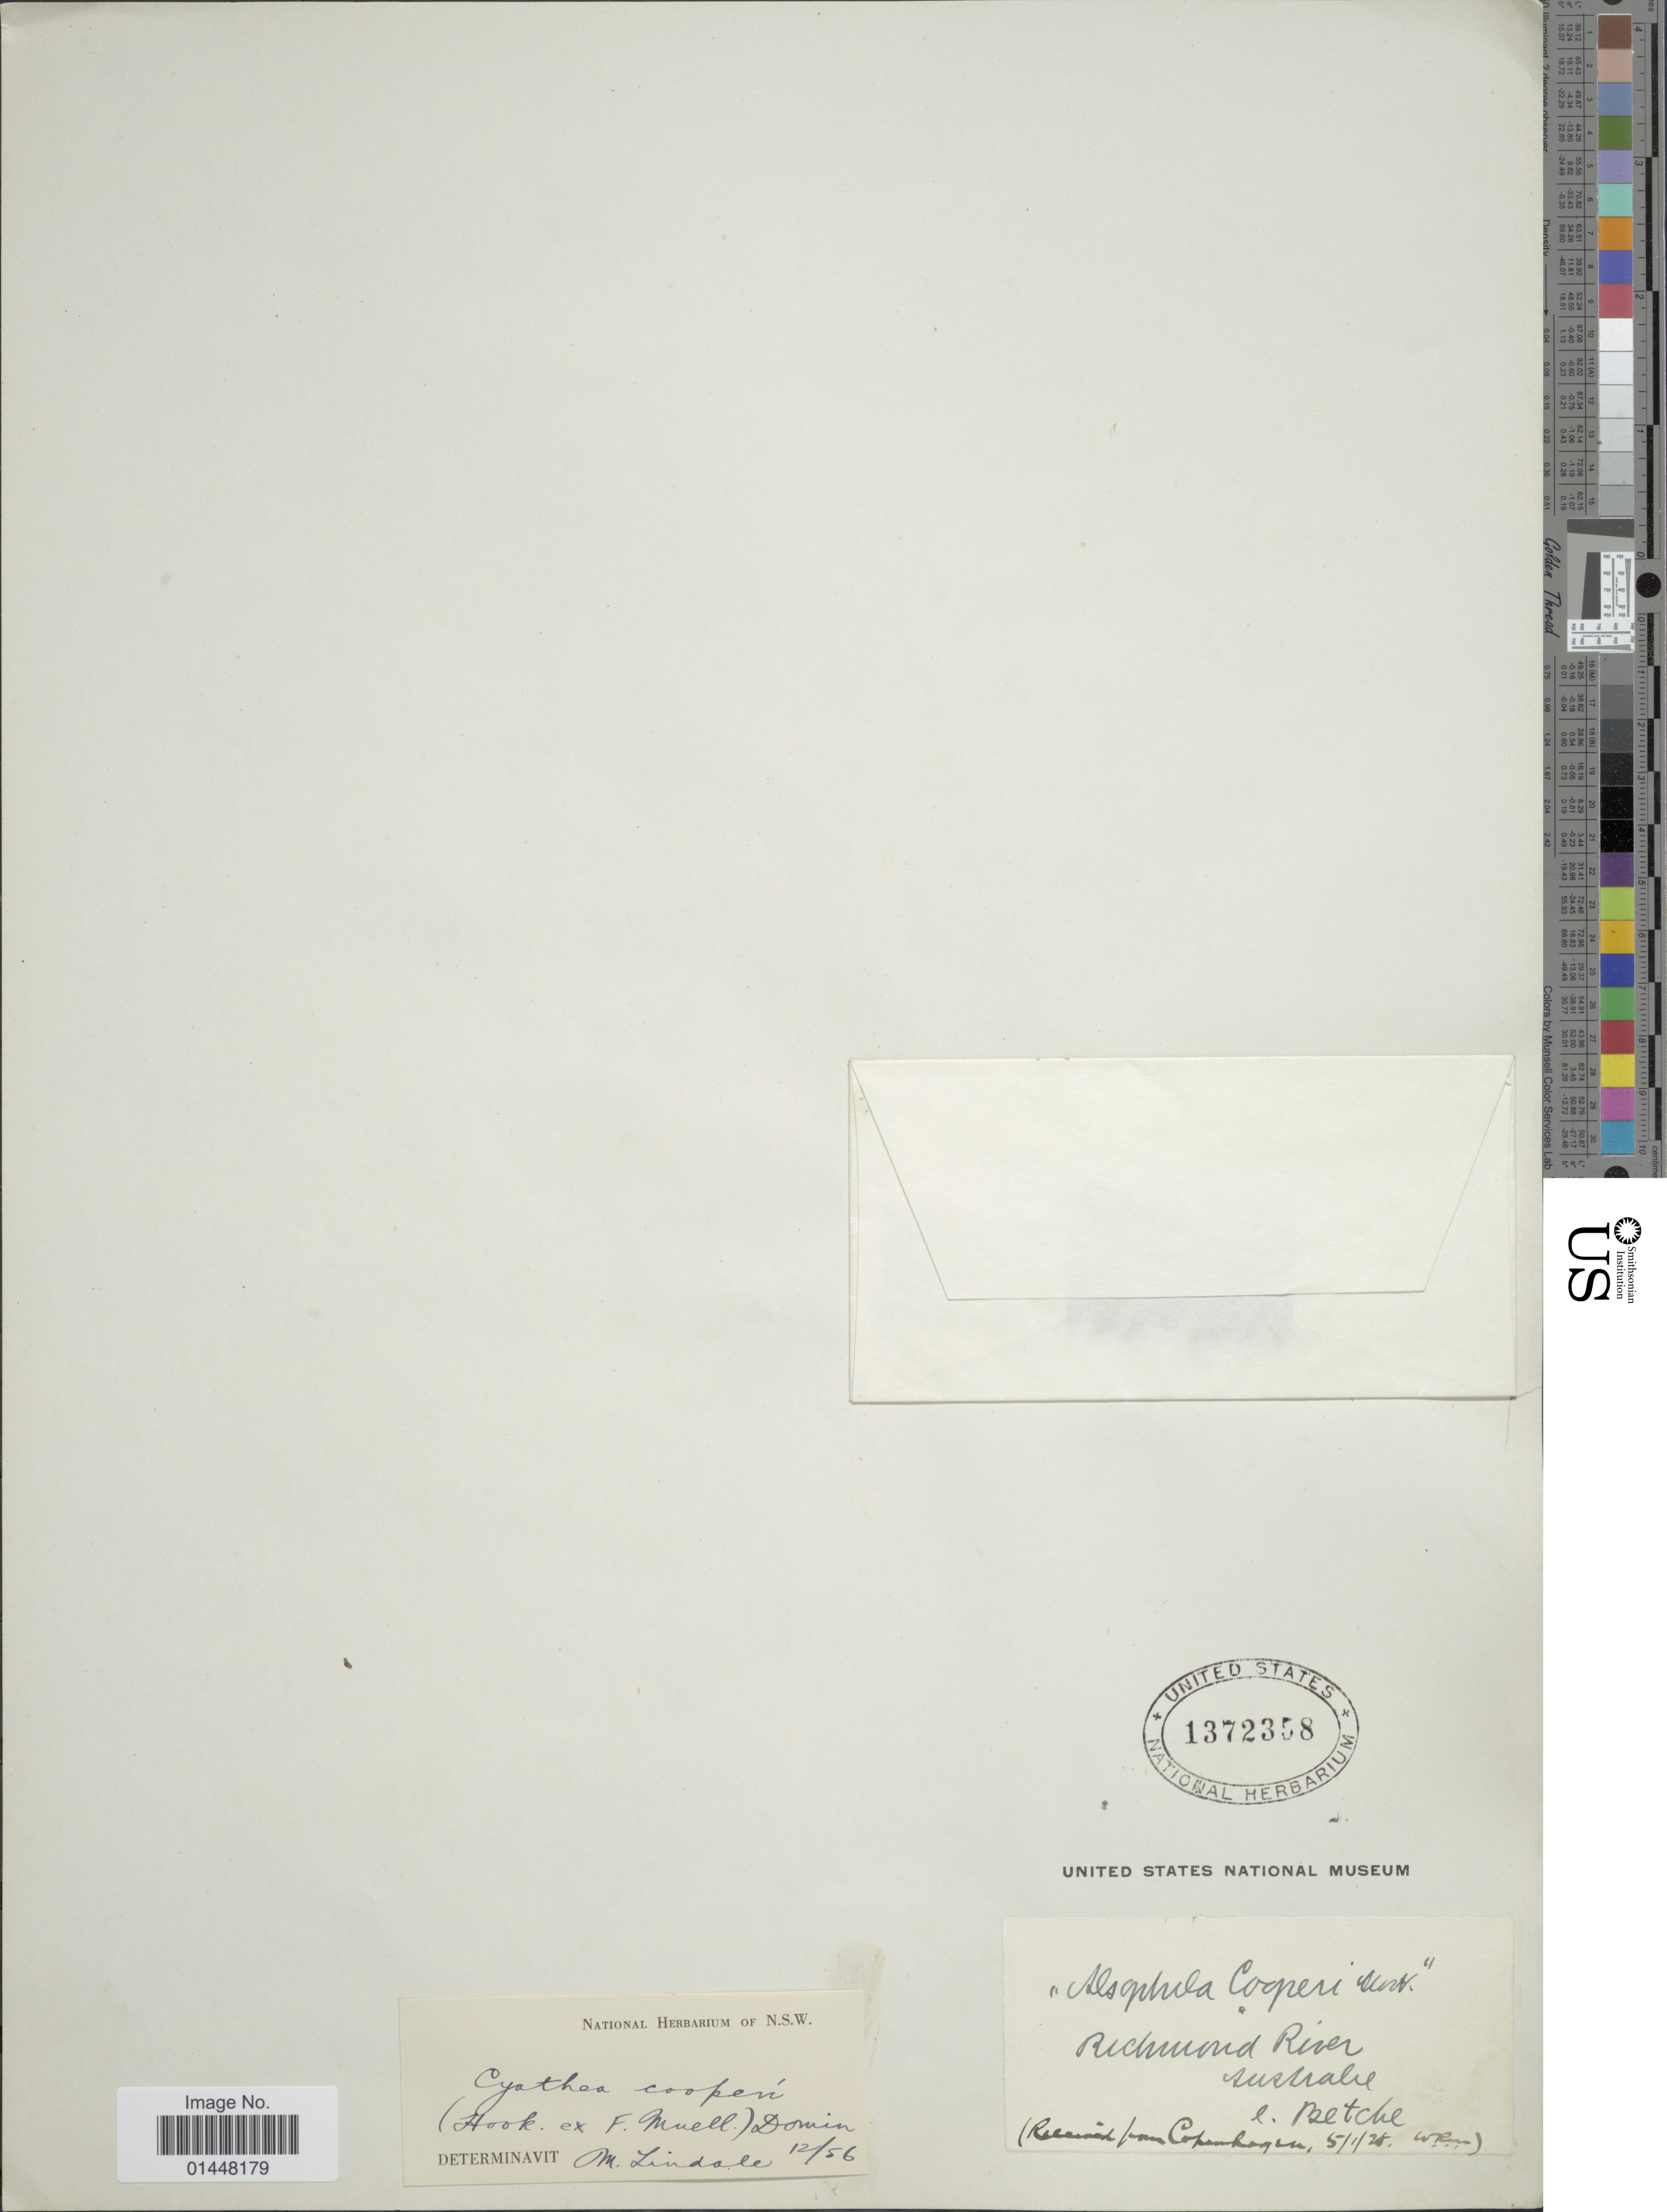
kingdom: Plantae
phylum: Tracheophyta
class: Polypodiopsida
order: Cyatheales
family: Cyatheaceae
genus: Sphaeropteris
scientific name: Sphaeropteris cooperi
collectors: E. Betche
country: Australia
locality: Richmond River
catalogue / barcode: US 1372358